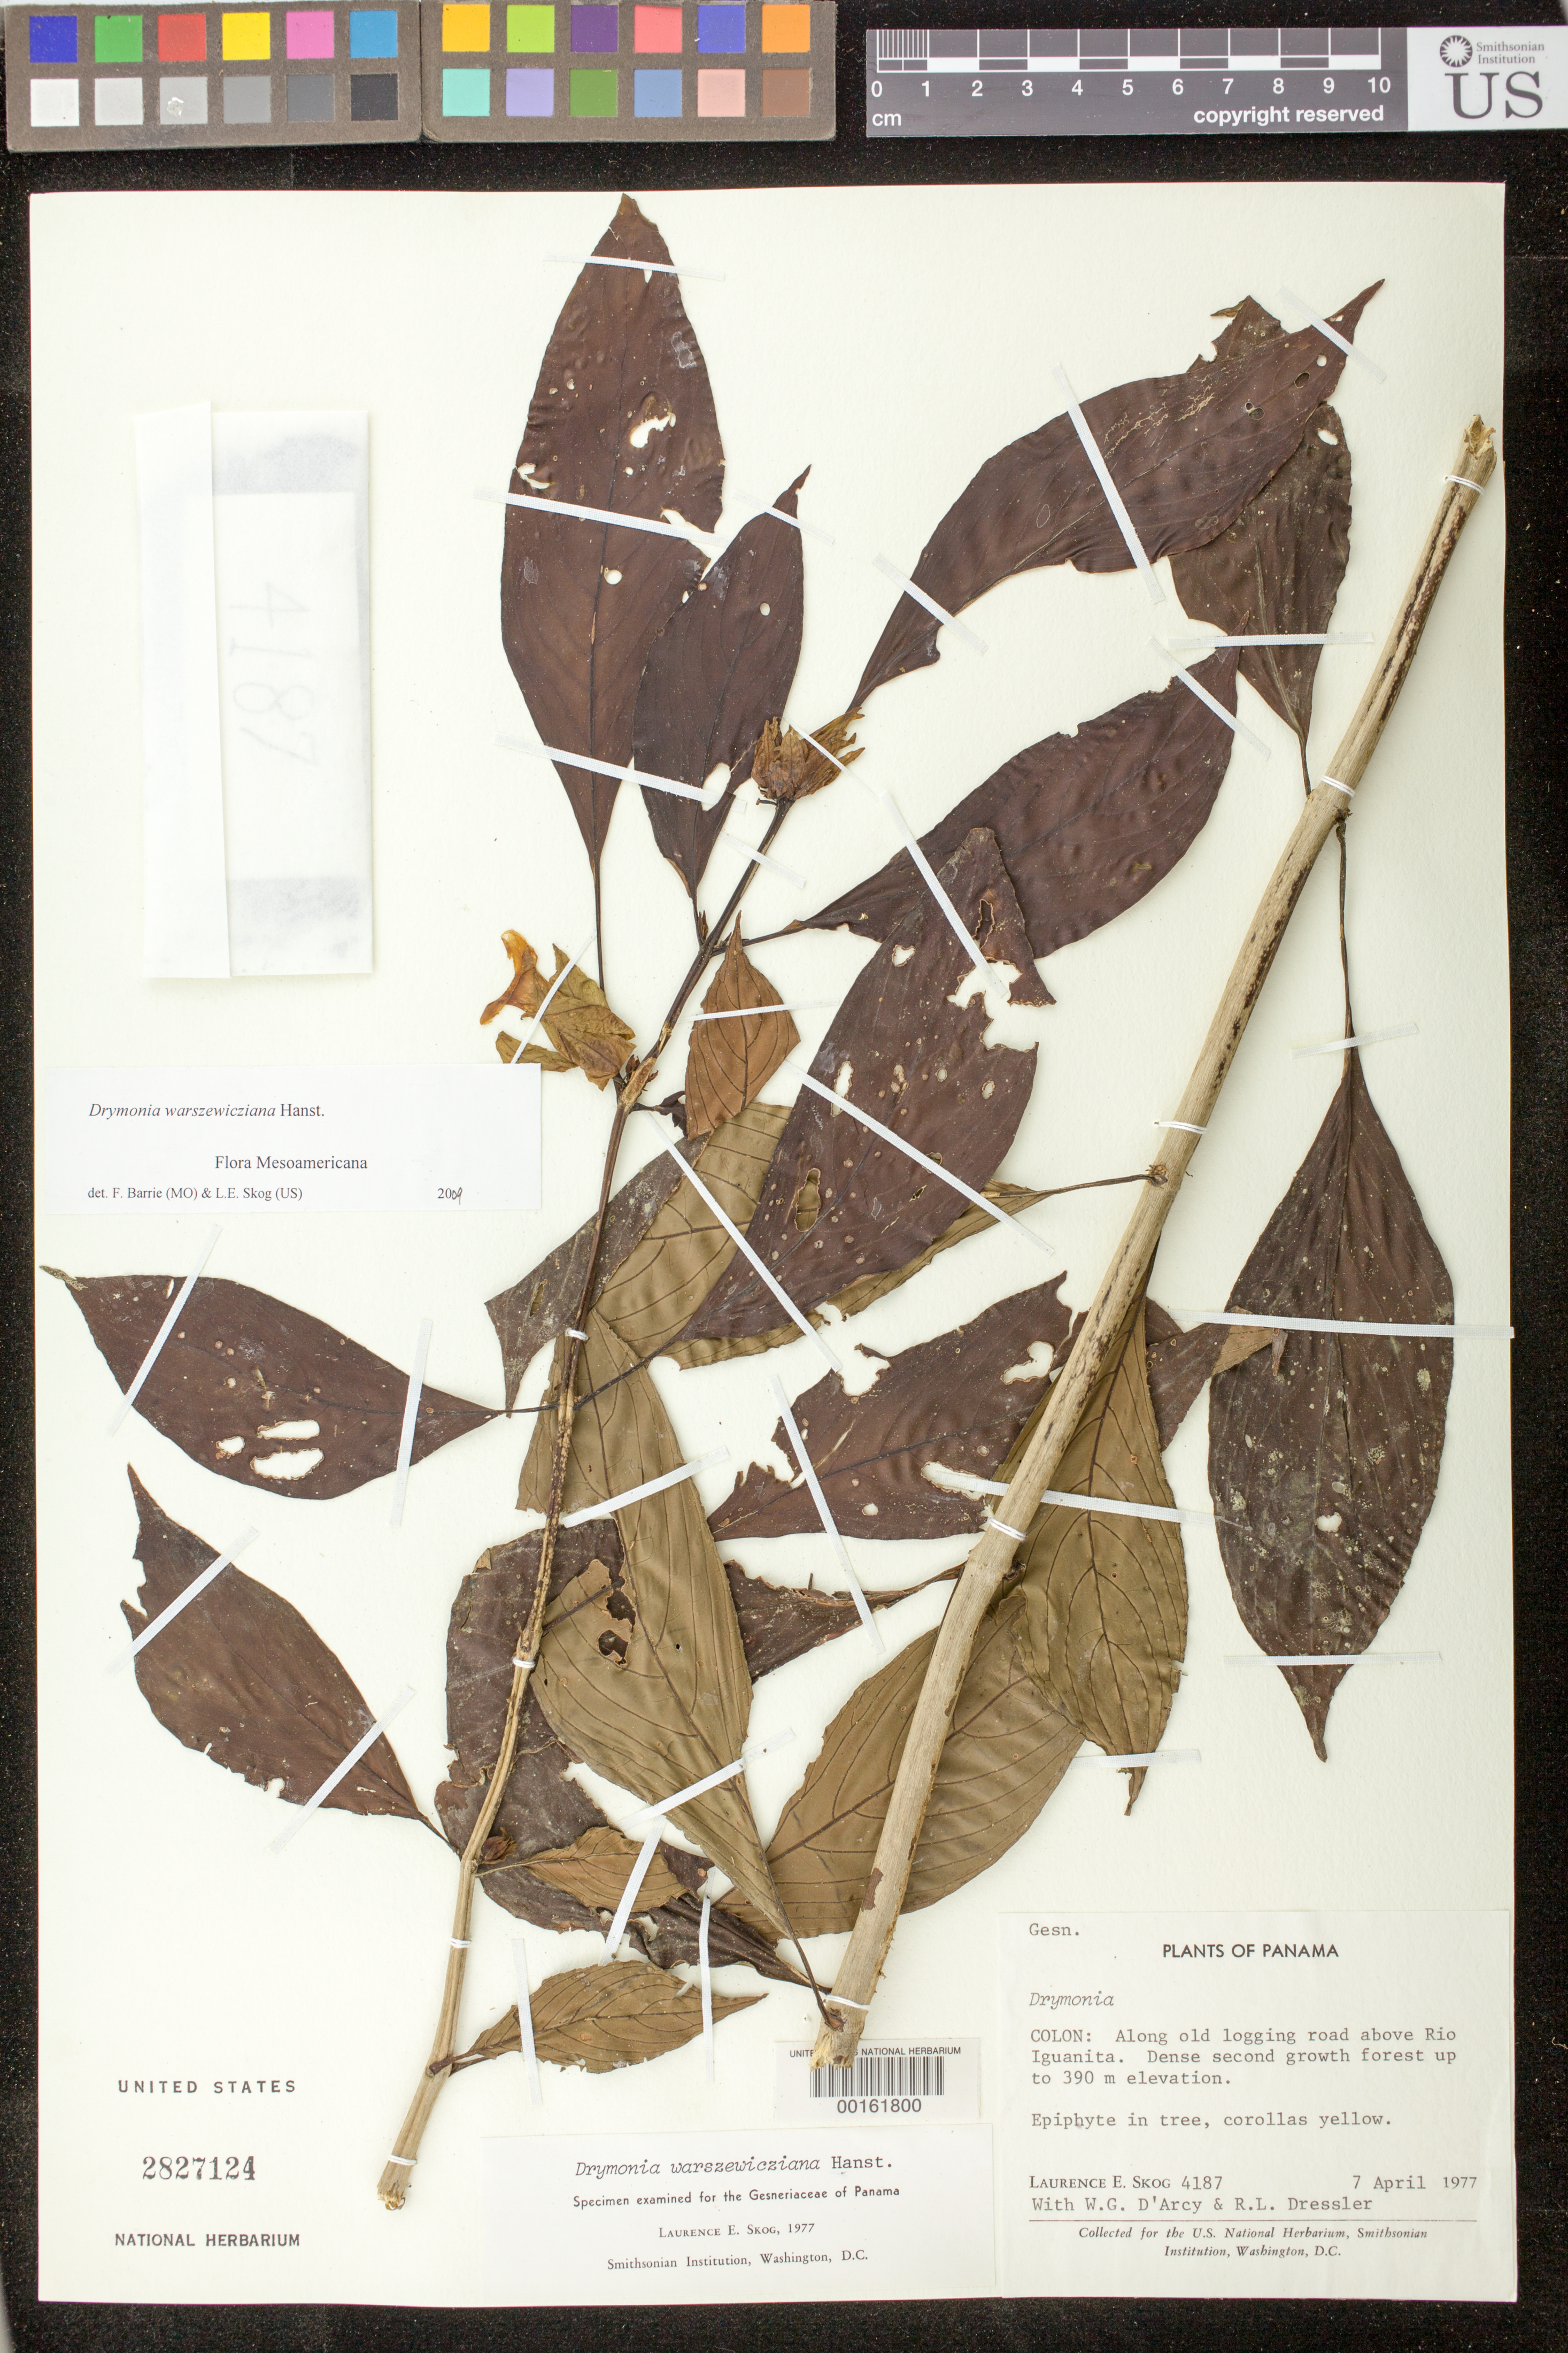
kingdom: Plantae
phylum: Tracheophyta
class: Magnoliopsida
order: Lamiales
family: Gesneriaceae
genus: Drymonia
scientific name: Drymonia warszewicziana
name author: Hanst.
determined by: Skog, Laurence E.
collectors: L. E. Skog, W. G. D'Arcy & R. Dressler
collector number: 4187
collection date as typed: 07 Apr 1977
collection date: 1977-04-07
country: Panama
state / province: Colón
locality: Along old logging road above Rio Iguanita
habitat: Dense second growth forest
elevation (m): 390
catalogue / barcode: US 2827124